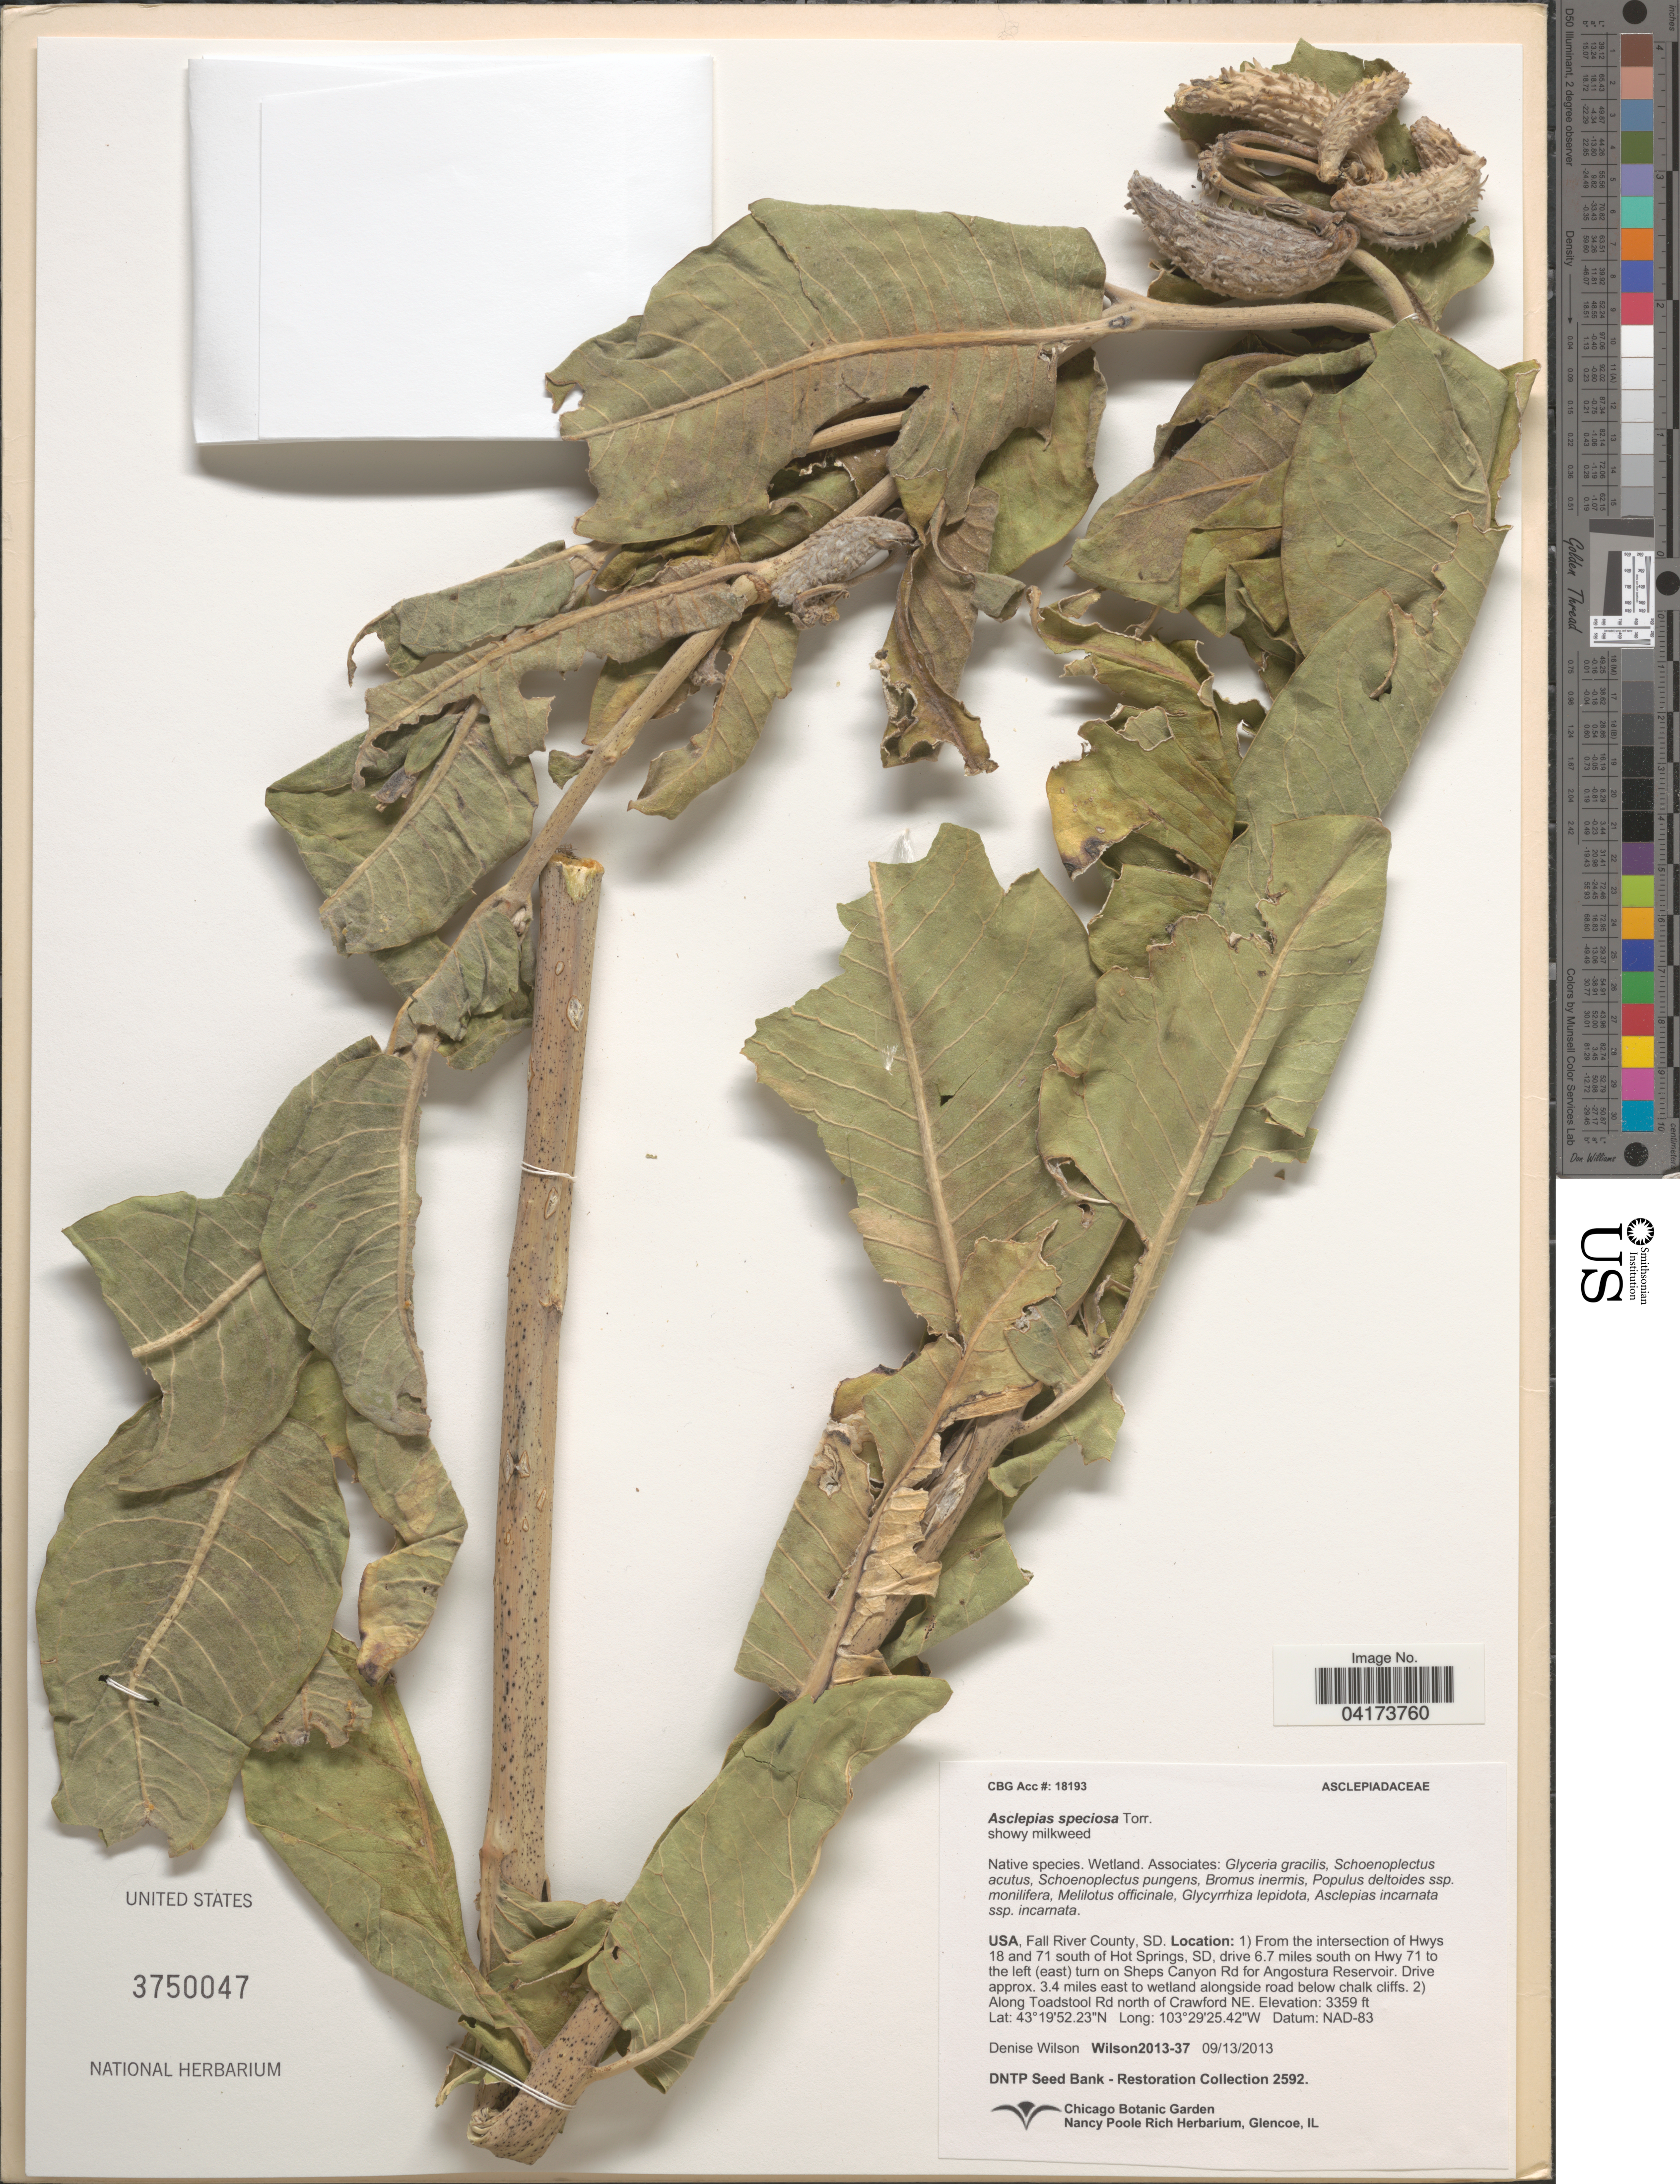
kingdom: Plantae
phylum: Tracheophyta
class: Magnoliopsida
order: Gentianales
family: Apocynaceae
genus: Asclepias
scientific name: Asclepias speciosa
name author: Torr.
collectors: D. Wilson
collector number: Wilson2013-37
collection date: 2013-09-13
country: United States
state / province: South Dakota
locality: Fall River County. 1) From the intersection of Hwys 18 and 71 south of Hot Springs, SD, drive 6.7 miles south on Hwy 71 to the left (east) turn on Sheps Canyon Rd for Angostura Reservoir. Drive approx. 3.4 miles east to wetland alongside road below chalk cliffs. 2) Along Toadstool Rd north of Crawford NE.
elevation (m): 1024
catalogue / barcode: US 3750047